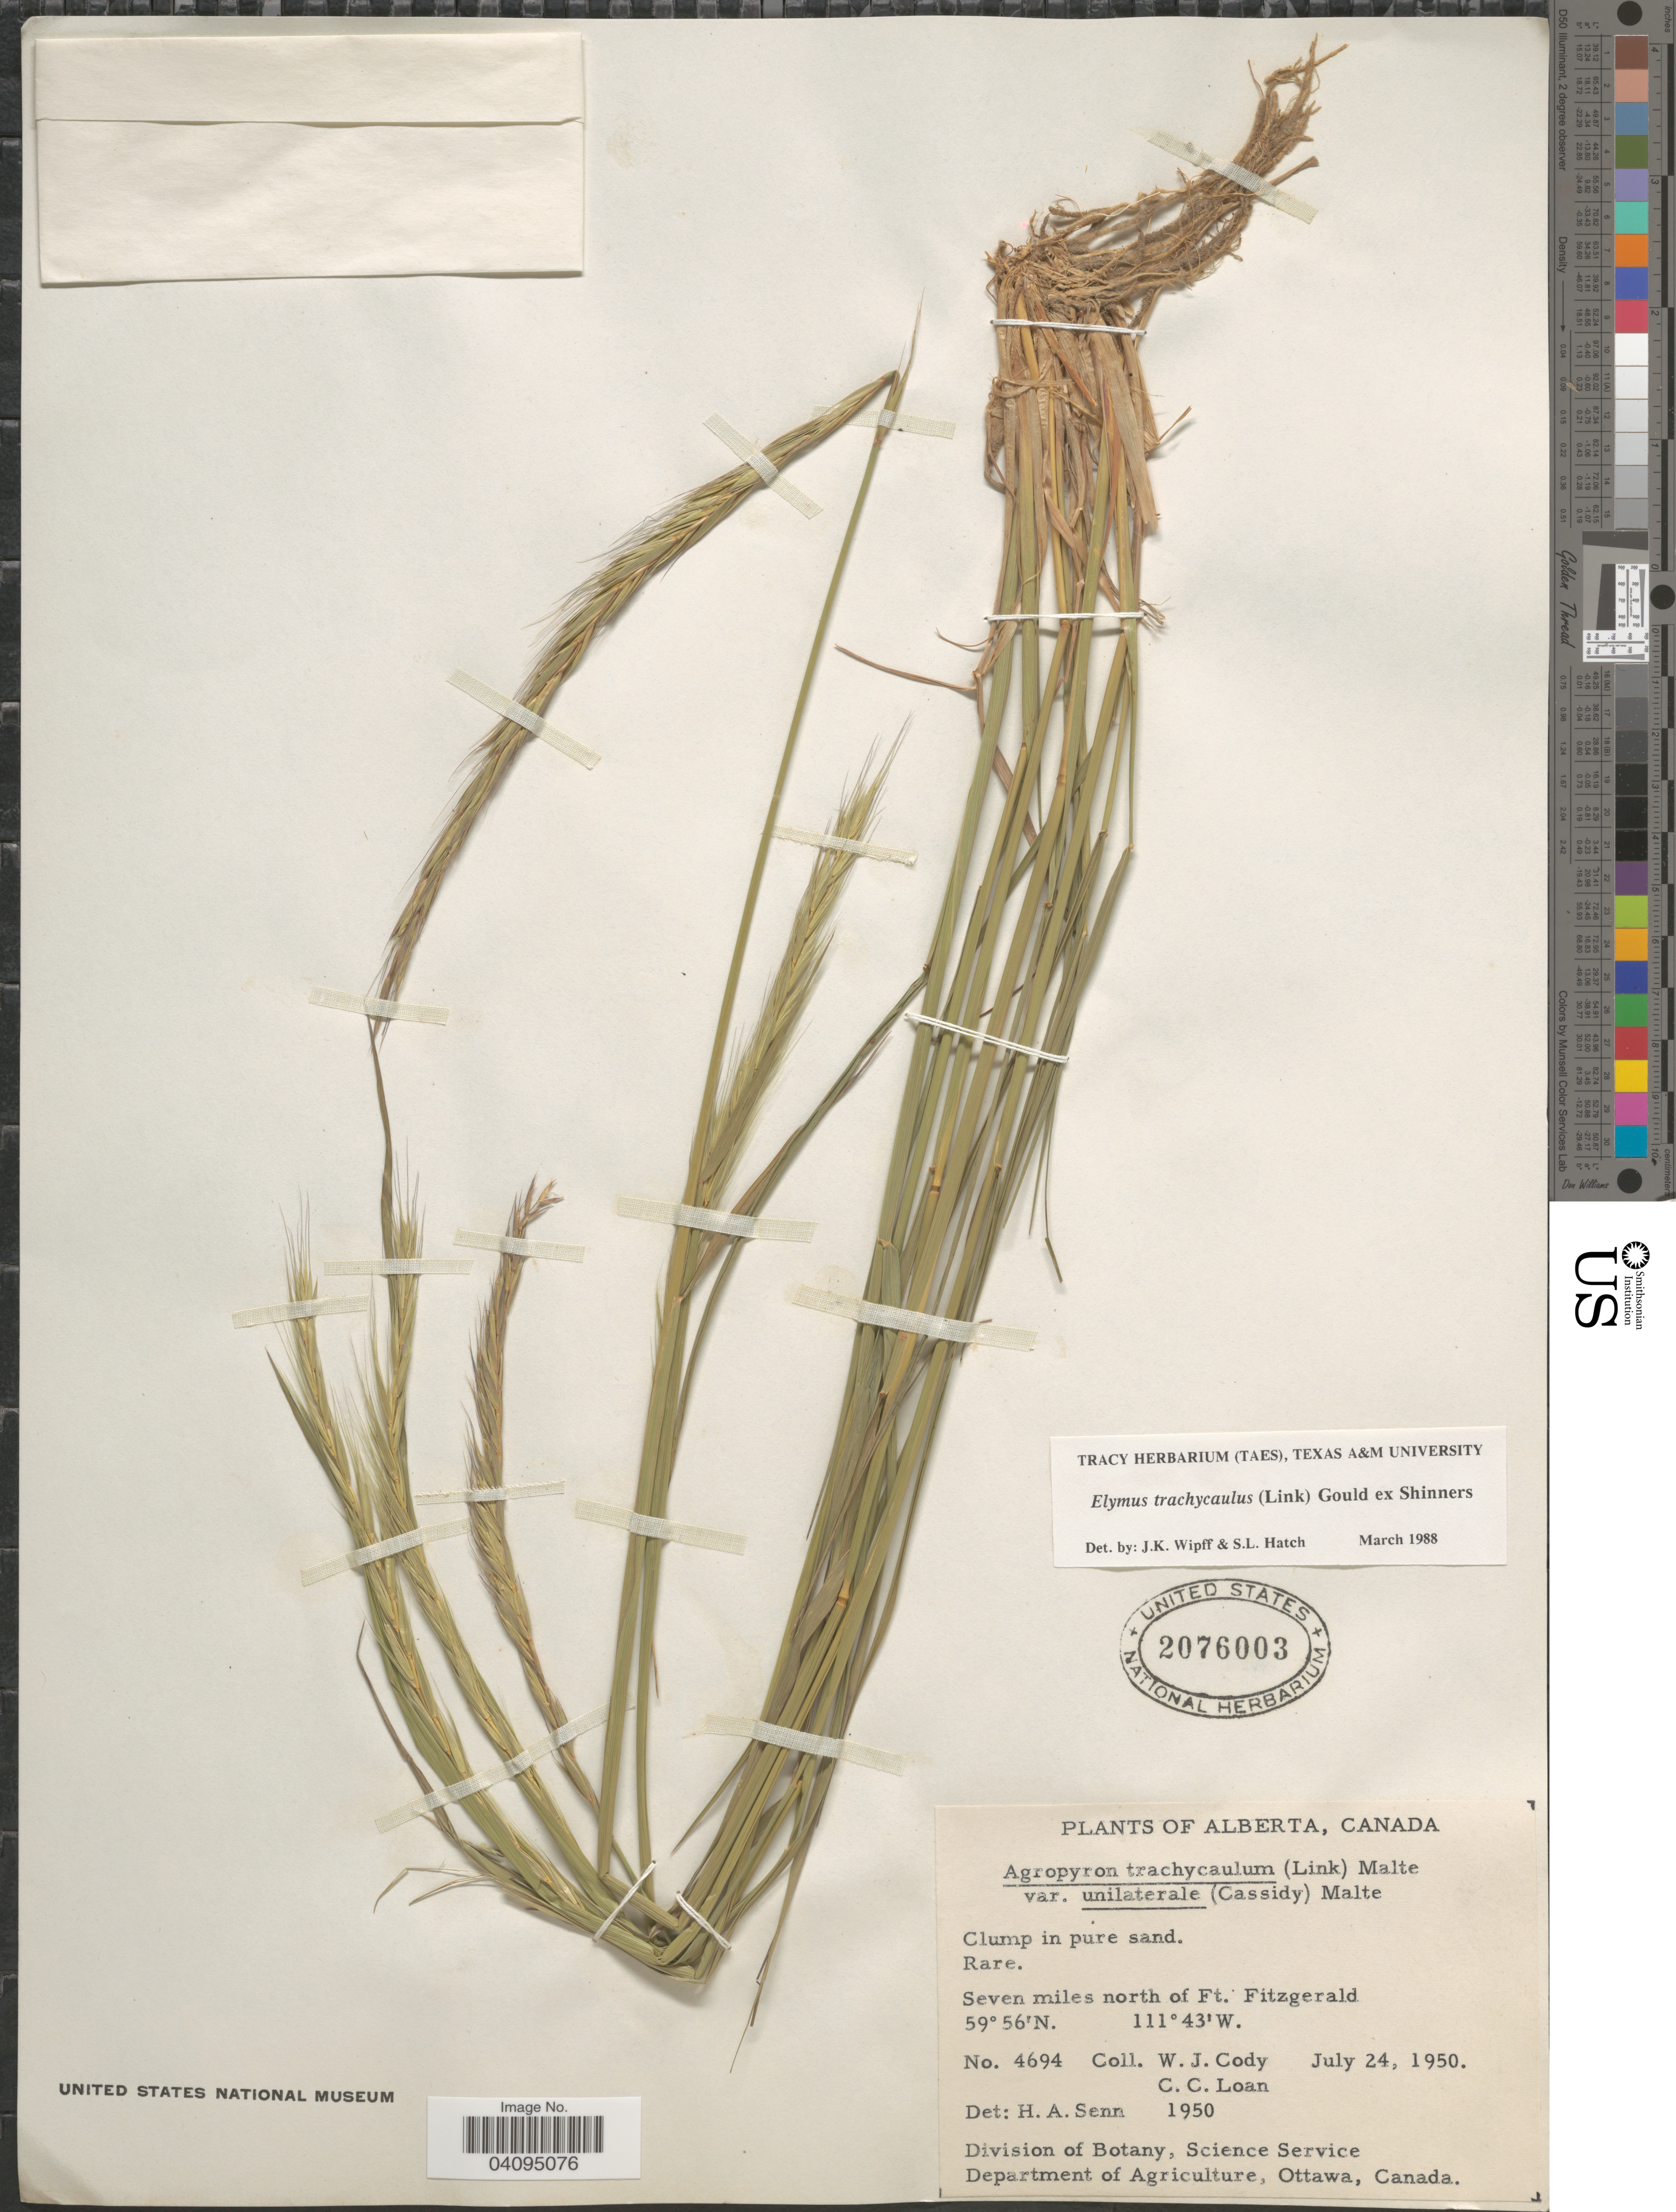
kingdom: Plantae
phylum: Tracheophyta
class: Liliopsida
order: Poales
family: Poaceae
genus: Elymus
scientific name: Elymus trachycaulus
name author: (Link) Gould ex Shinners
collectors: W. Cody & C. Loan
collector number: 4694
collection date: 1950-07-24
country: Canada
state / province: Alberta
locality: Seven miles north of Ft. Fitzgerald.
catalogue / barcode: US 2076003